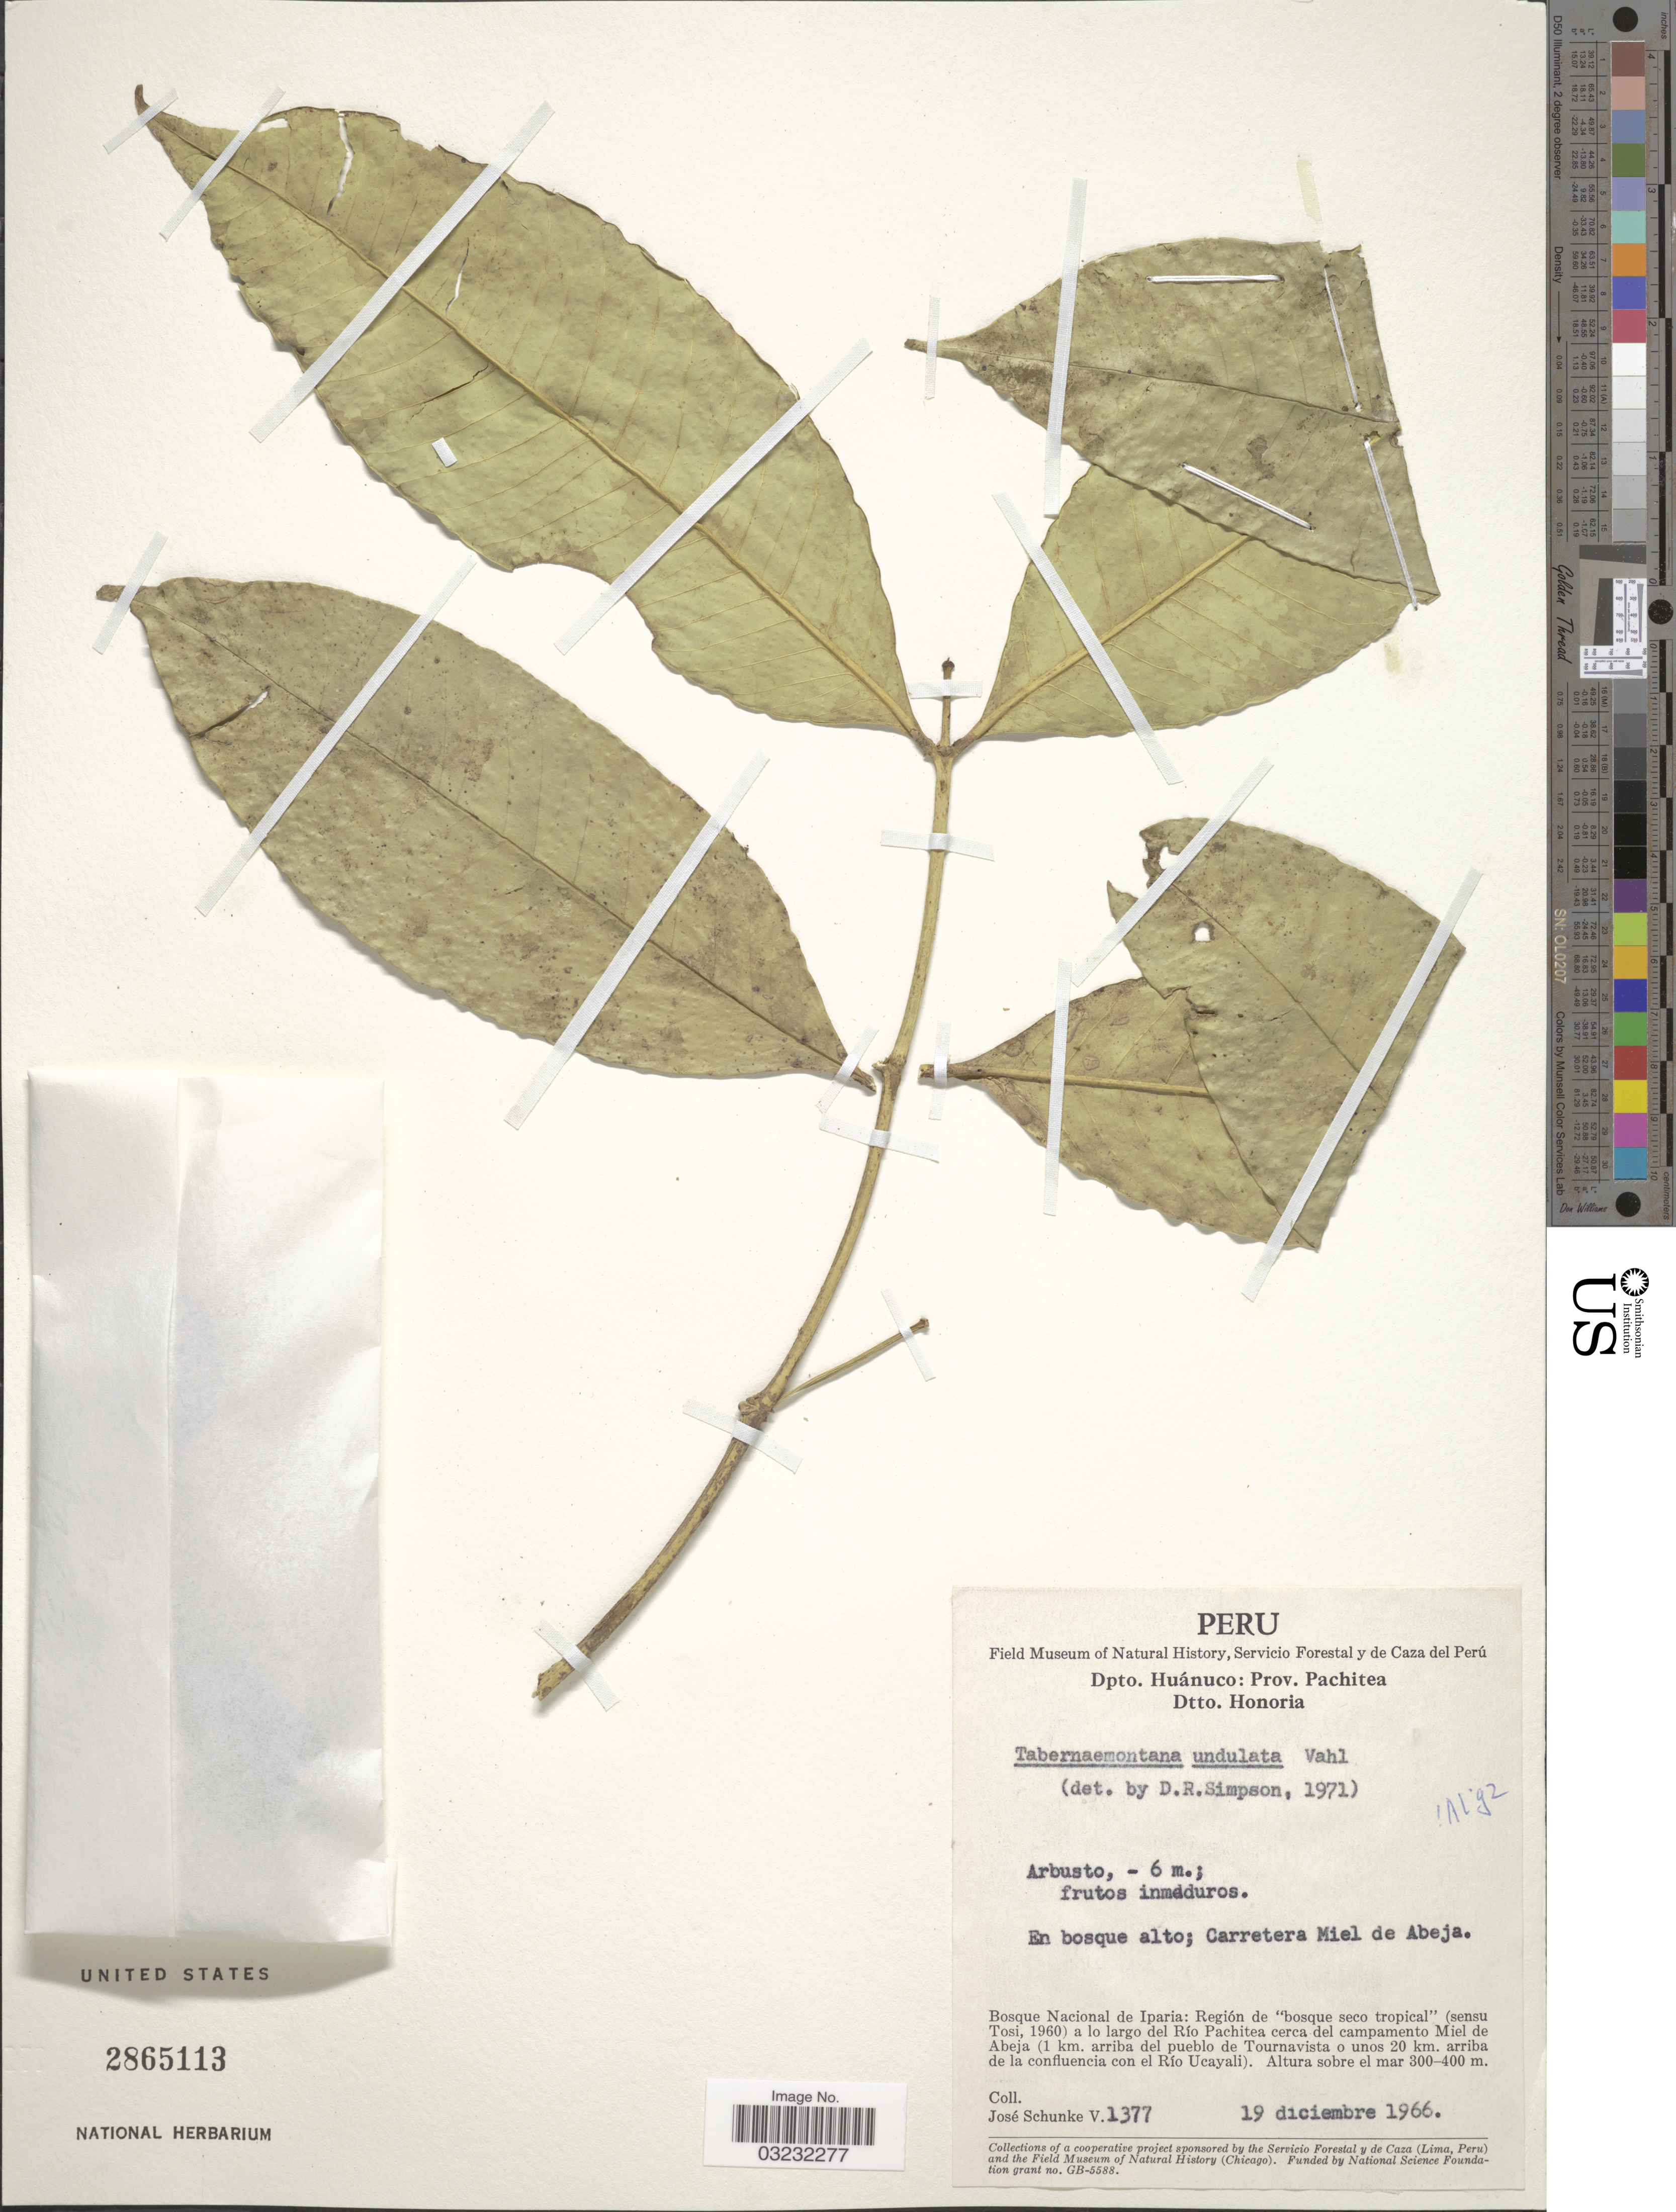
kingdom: Plantae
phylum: Tracheophyta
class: Magnoliopsida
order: Gentianales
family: Apocynaceae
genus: Tabernaemontana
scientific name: Tabernaemontana undulata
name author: Vahl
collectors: J. Schunke Vigo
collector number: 1377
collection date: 1966-12-19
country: Peru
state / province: Huánuco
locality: Dpto. Huánuco: Prov. Pachitea, Dtto. Honoria, Carretera Miel de Abeja. Bosque Nacional de Iparia: Región de "bosque seco tropical" (sensu Tosi, 1960) a lo largo del Río Pachitea cerca del campamento Miel de Abeja (1 km. arriba del pueblo de Tournavista o unos 20 km. arriba de la confluencia con el Río Ucayali).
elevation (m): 300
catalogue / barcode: US 2865113